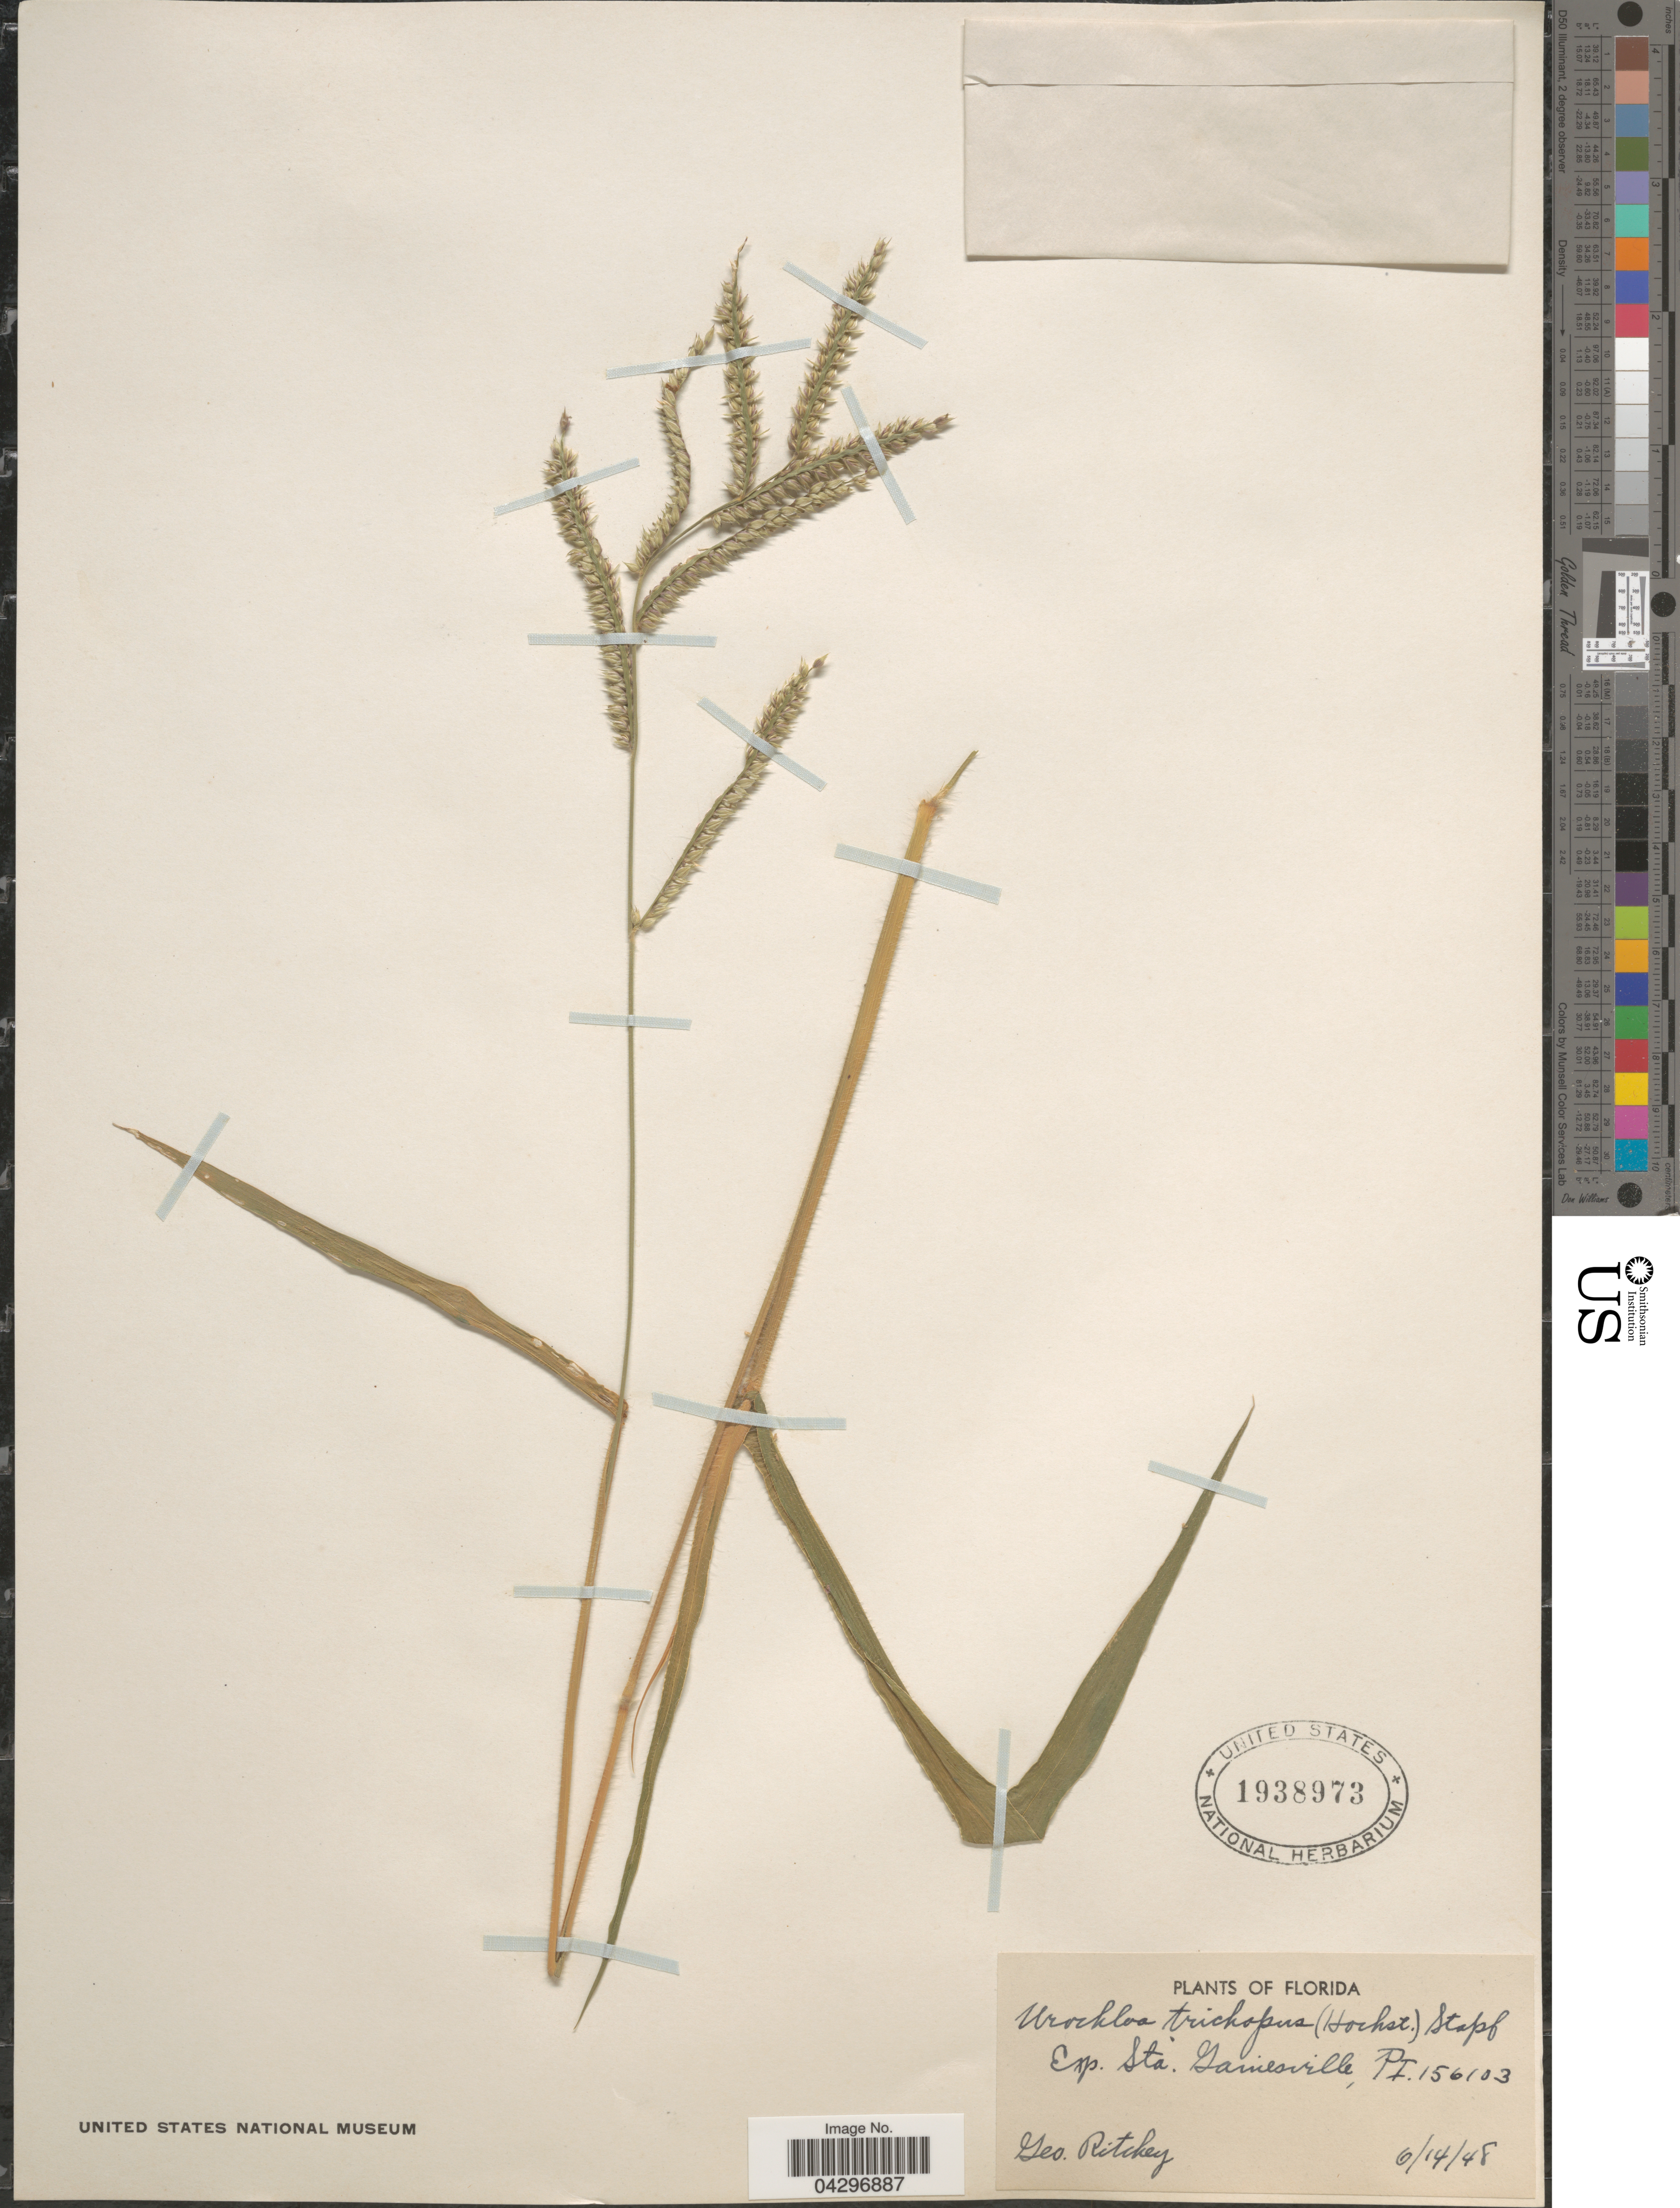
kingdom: Plantae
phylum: Tracheophyta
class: Liliopsida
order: Poales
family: Poaceae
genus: Urochloa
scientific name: Urochloa trichopus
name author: (Hochst.) Stapf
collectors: G. Ritchey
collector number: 156103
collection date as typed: Transcribed d/m/y: 14/6/48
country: United States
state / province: Florida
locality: Exp. Sta., Gainesville.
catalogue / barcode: US 1938973